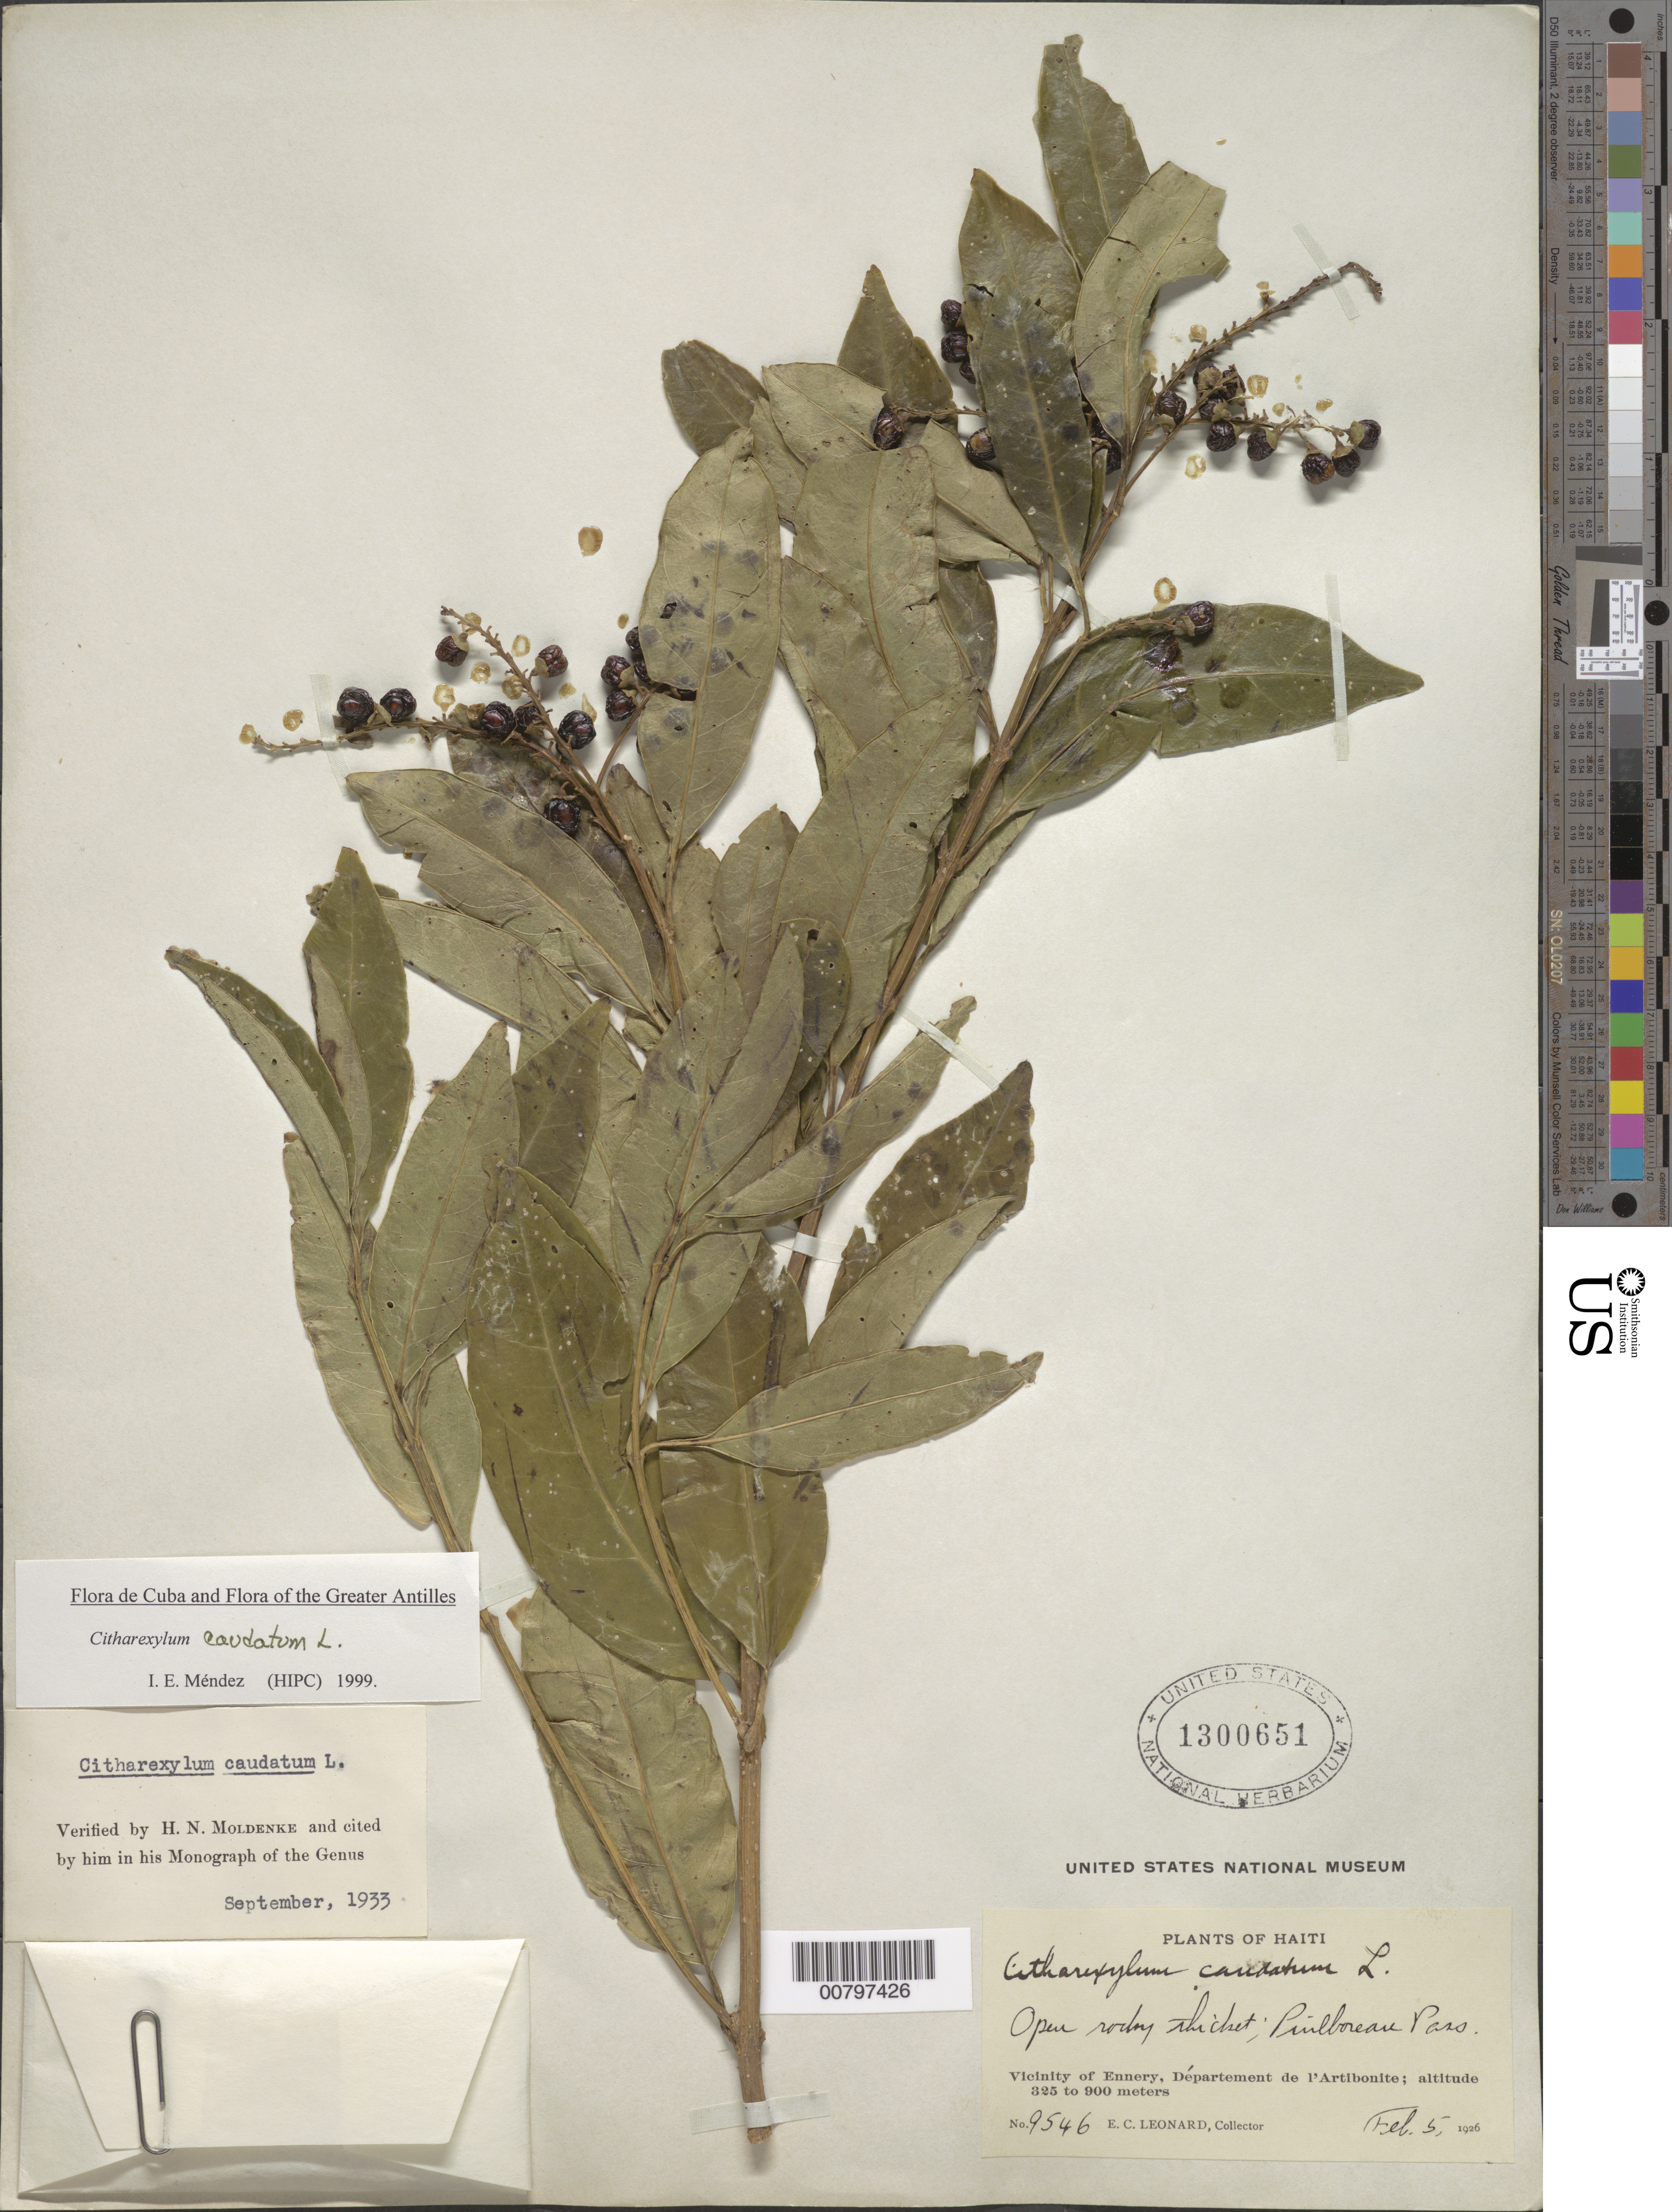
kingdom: Plantae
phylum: Tracheophyta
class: Magnoliopsida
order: Lamiales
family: Verbenaceae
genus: Citharexylum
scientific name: Citharexylum caudatum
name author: L.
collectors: E. C. Leonard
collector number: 6546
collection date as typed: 05 Feb 1926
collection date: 1926-02-05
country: Haiti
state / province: Artibonite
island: Hispaniola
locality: Vicinity of Ennery, Prilboreau Pass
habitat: Open rocky thicket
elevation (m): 325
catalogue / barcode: US 1300651